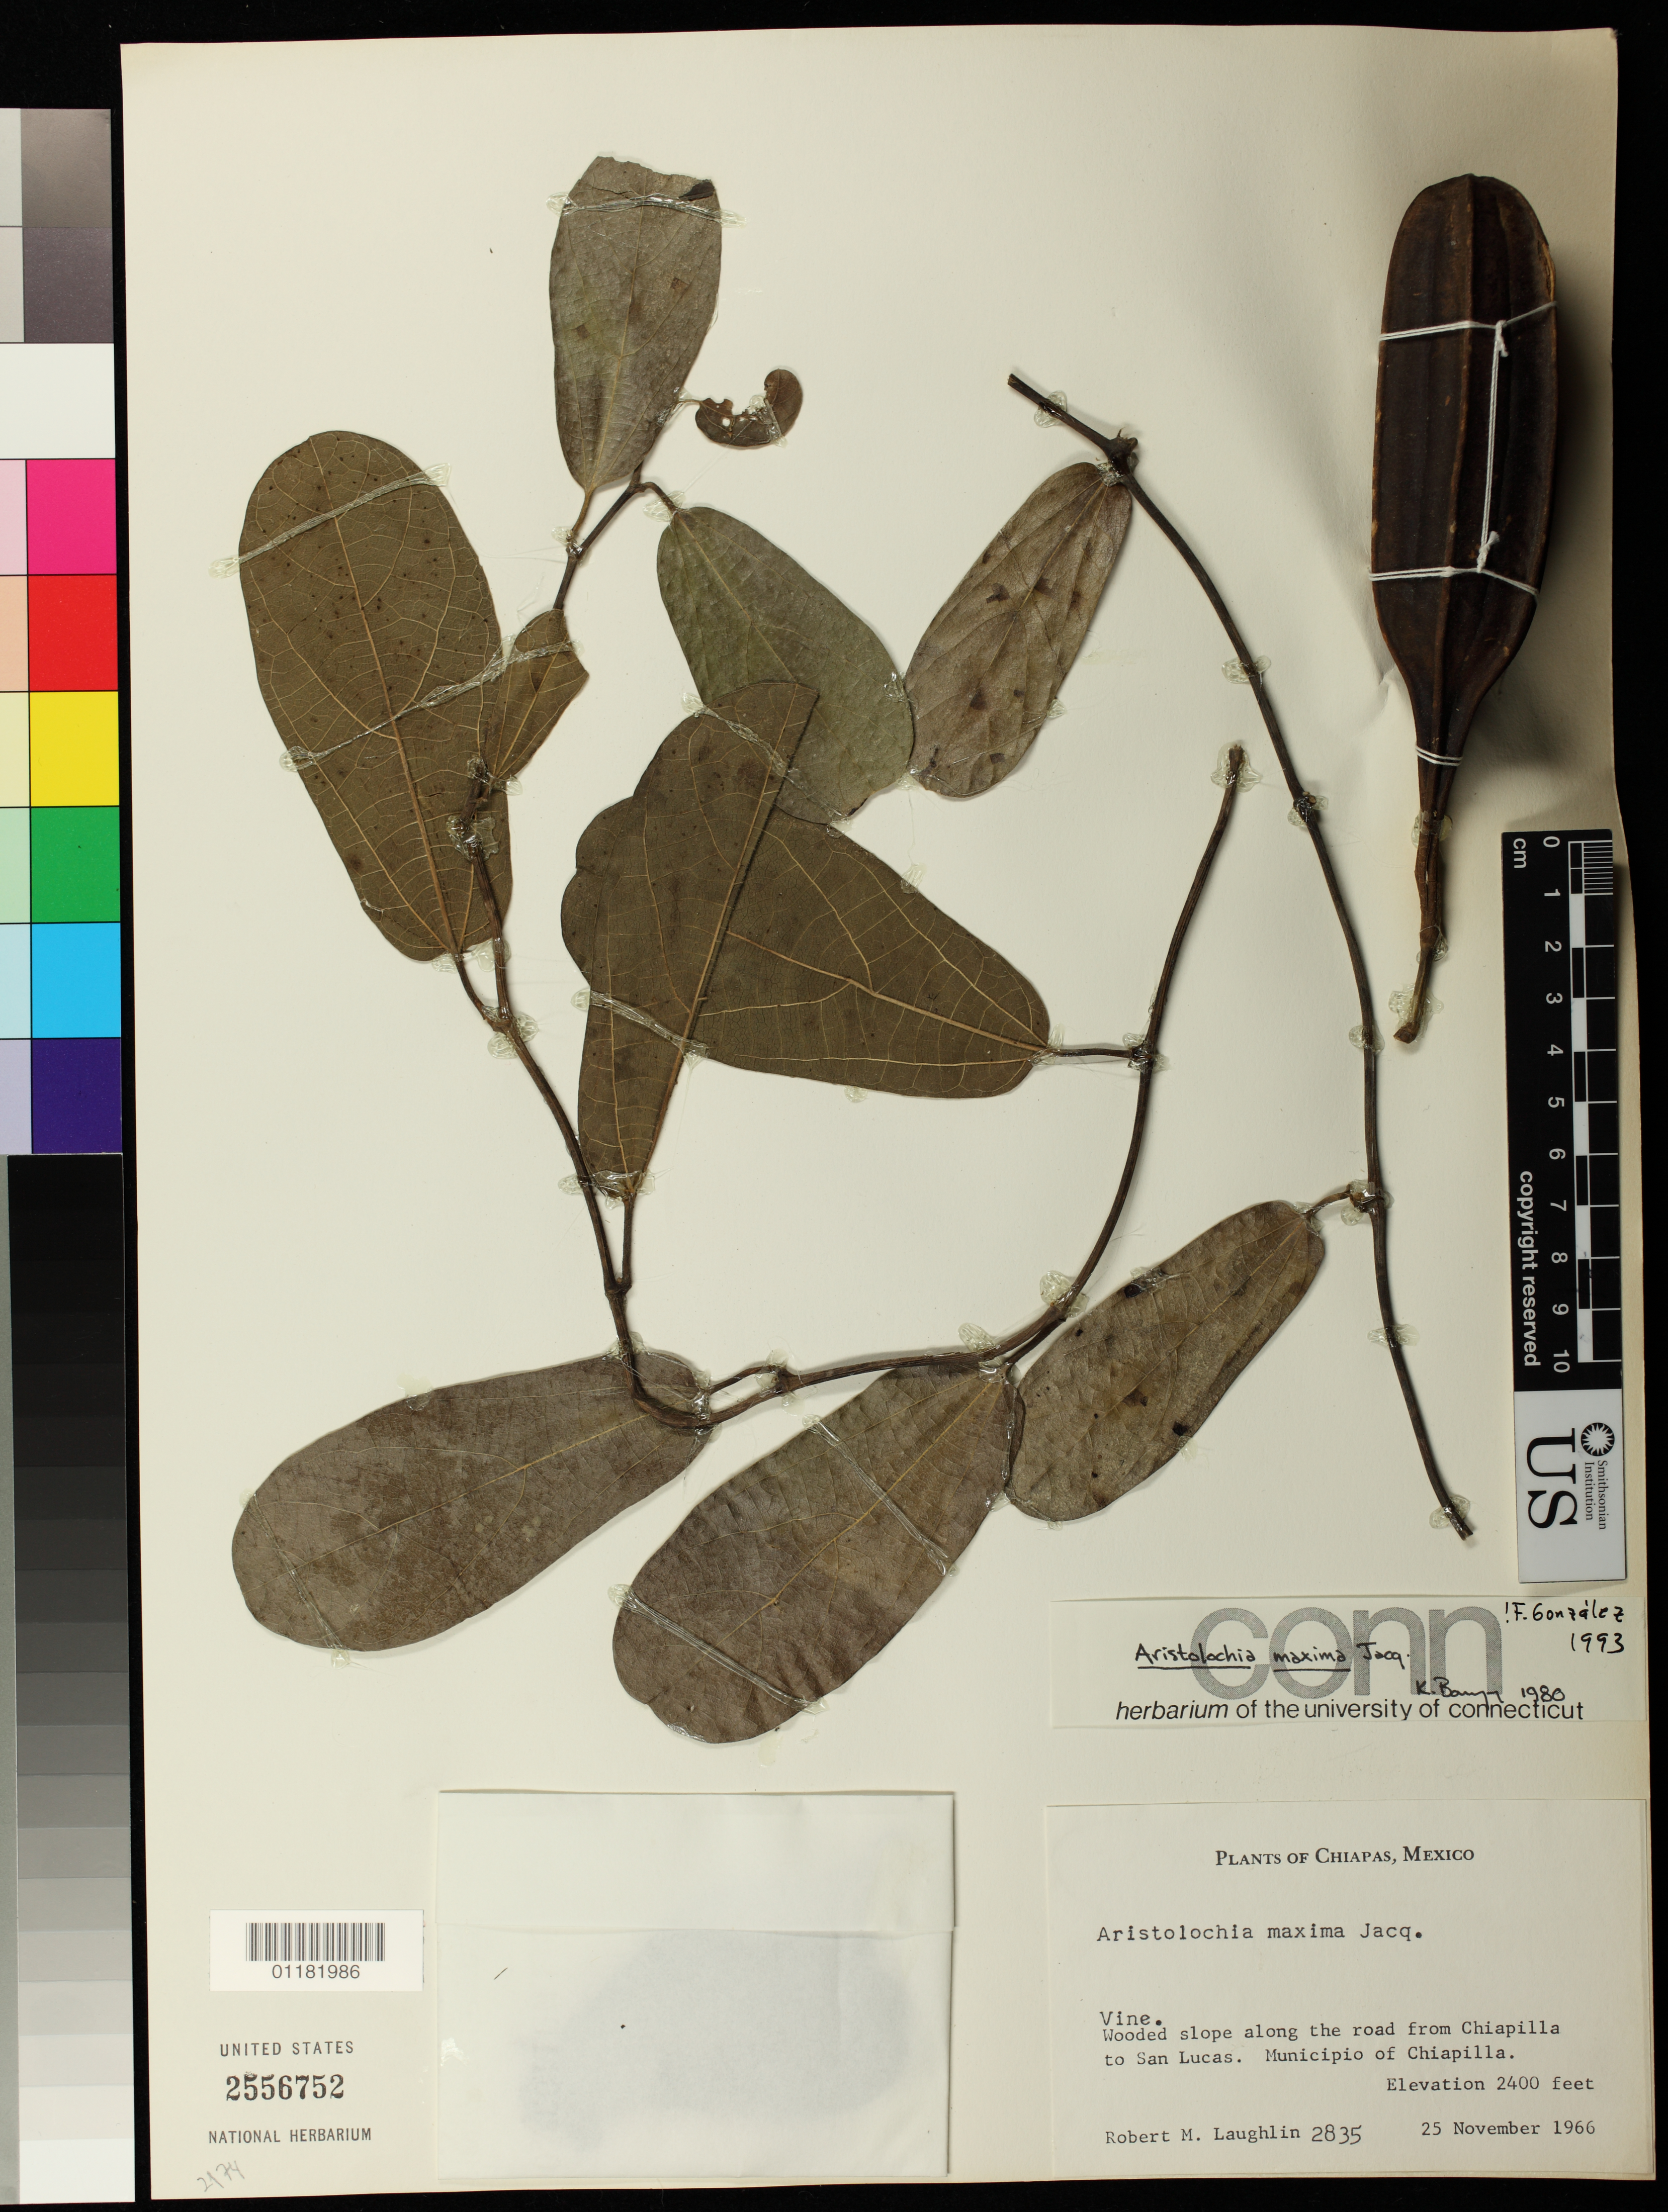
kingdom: Plantae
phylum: Tracheophyta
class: Magnoliopsida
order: Piperales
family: Aristolochiaceae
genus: Aristolochia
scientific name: Aristolochia maxima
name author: Jacq.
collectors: R. M. Laughlin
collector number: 2835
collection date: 1966-11-25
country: Mexico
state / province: Chiapas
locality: Along the road from Chiapilla to San Lucas. Municipio of Chiapilla.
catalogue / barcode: US 2556752